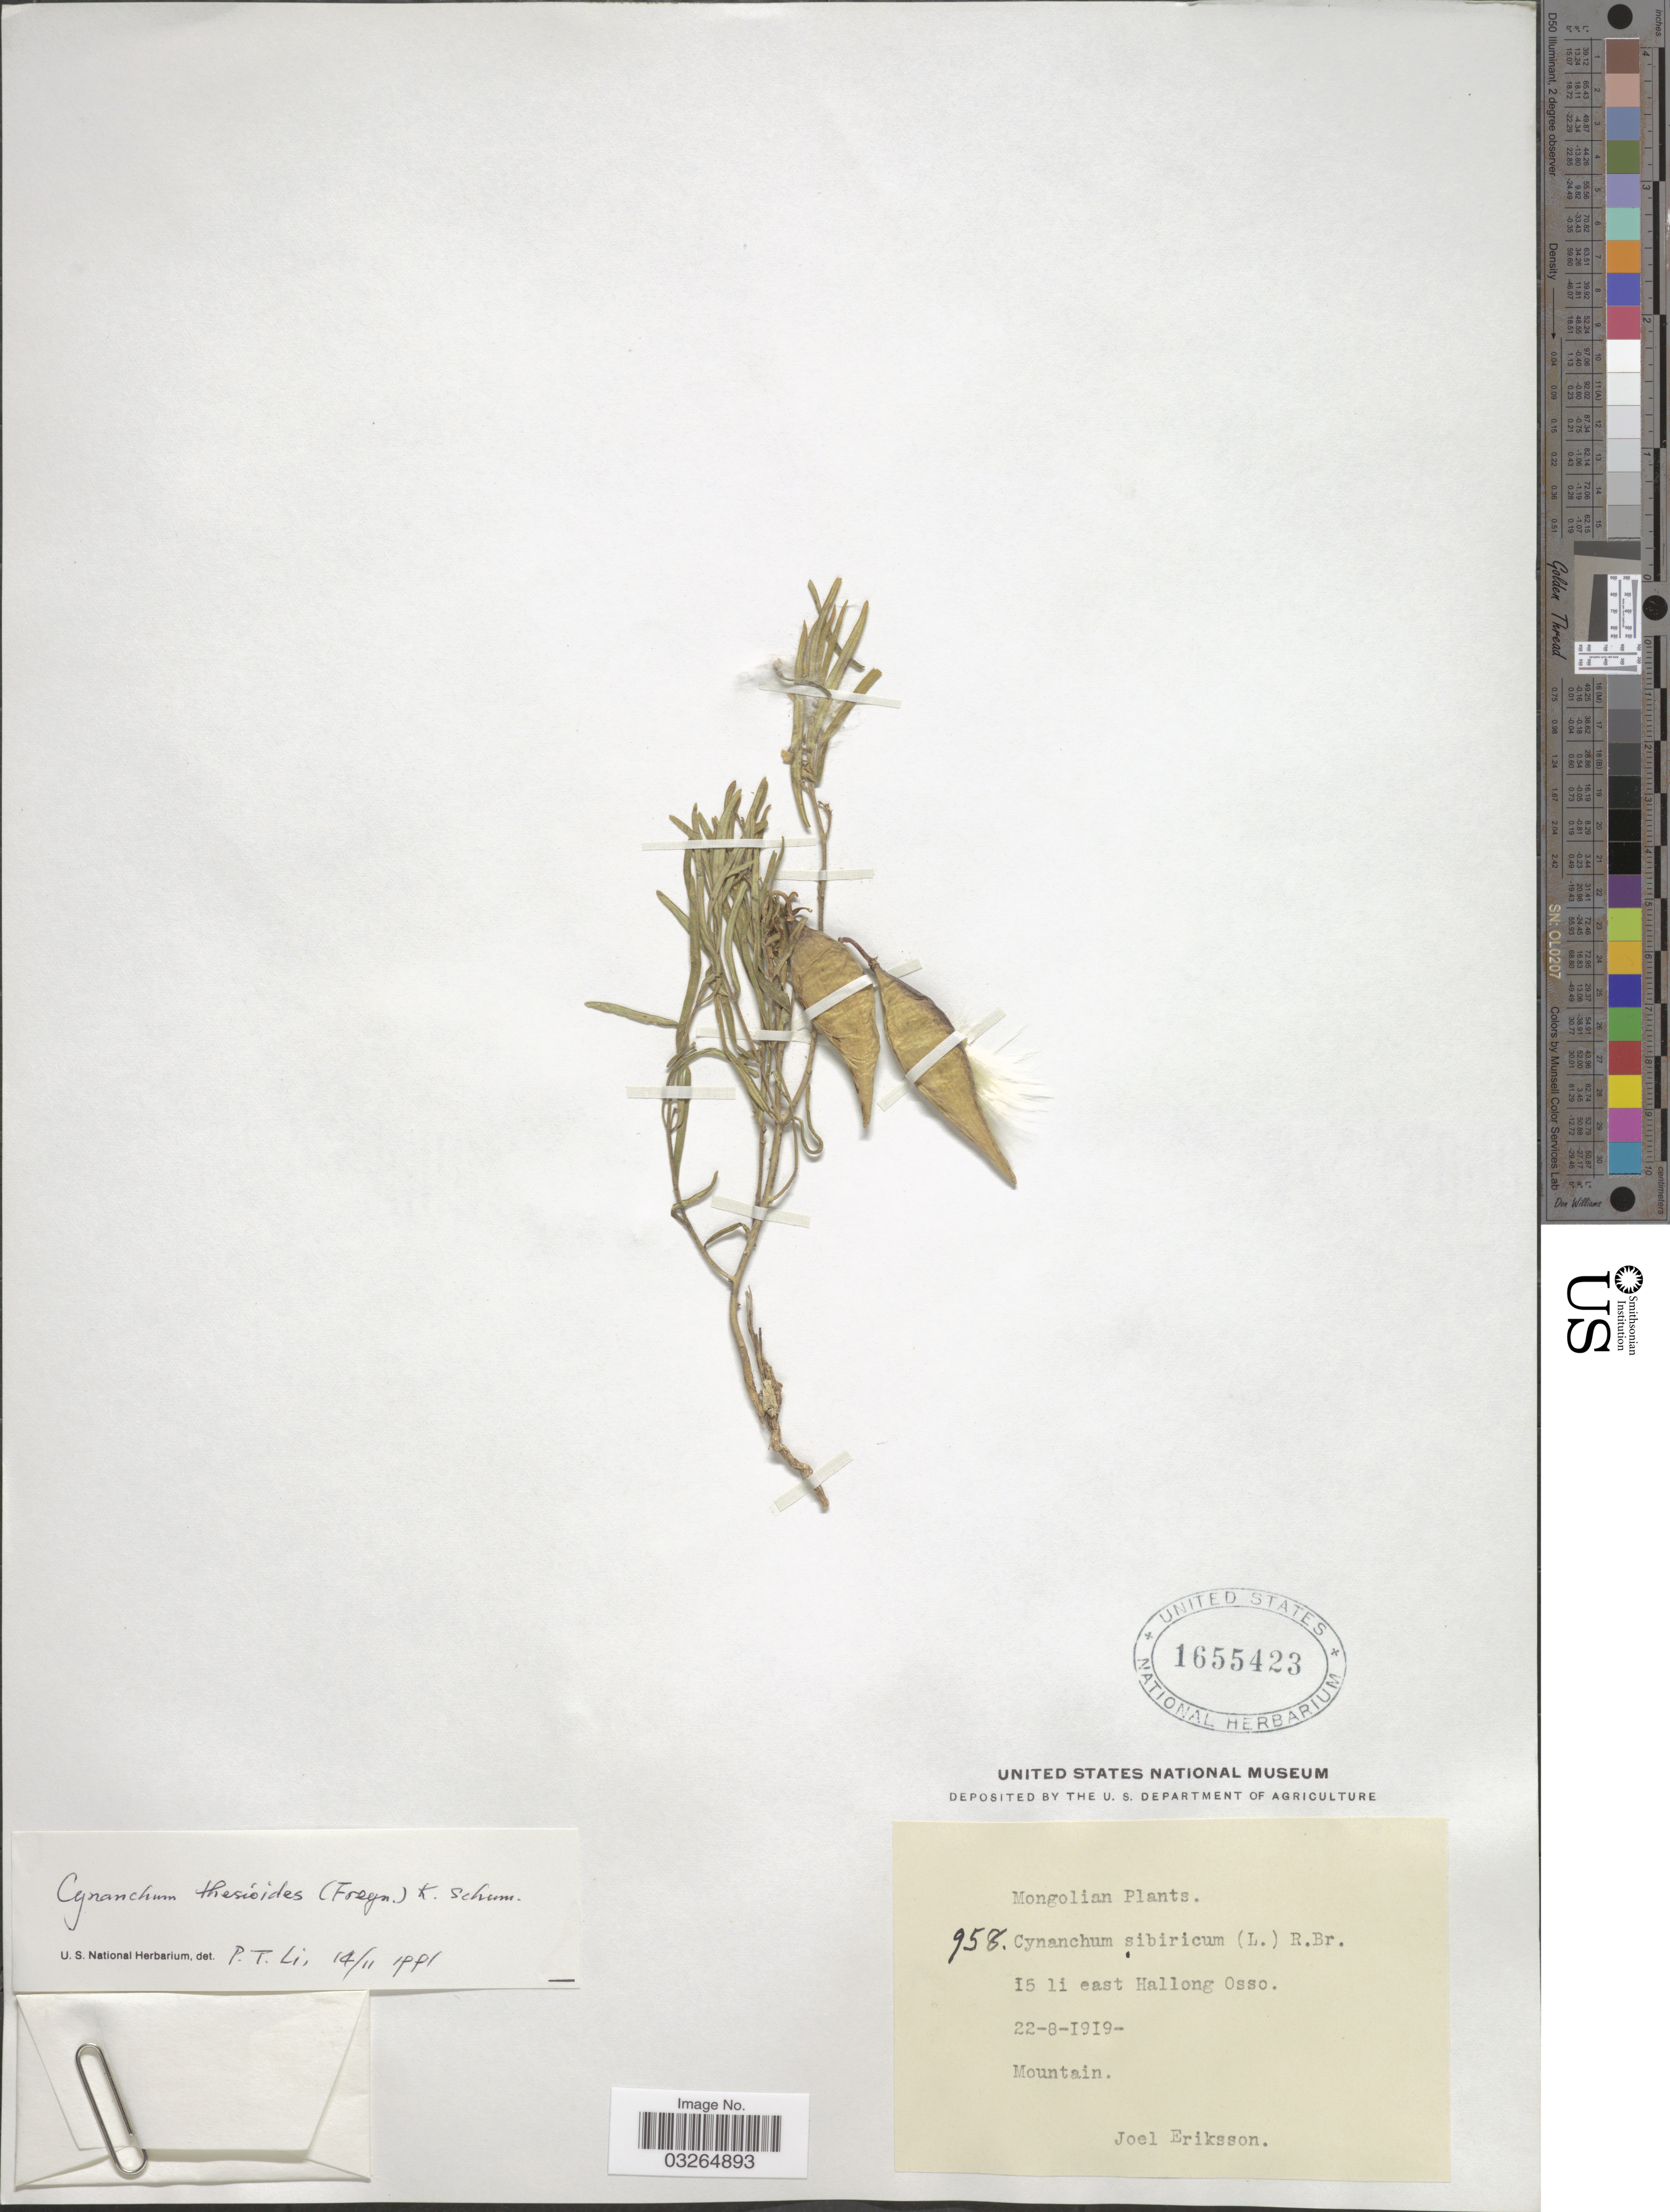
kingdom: Plantae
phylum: Tracheophyta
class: Magnoliopsida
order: Gentianales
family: Apocynaceae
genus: Cynanchum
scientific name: Cynanchum thesioides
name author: (Freyn) K. Schum.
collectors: J. Eriksson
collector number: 958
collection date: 1919-08-22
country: Mongolia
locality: Mongolian. 15 li east Hallong Osso. Mountain.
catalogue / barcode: US 1655423